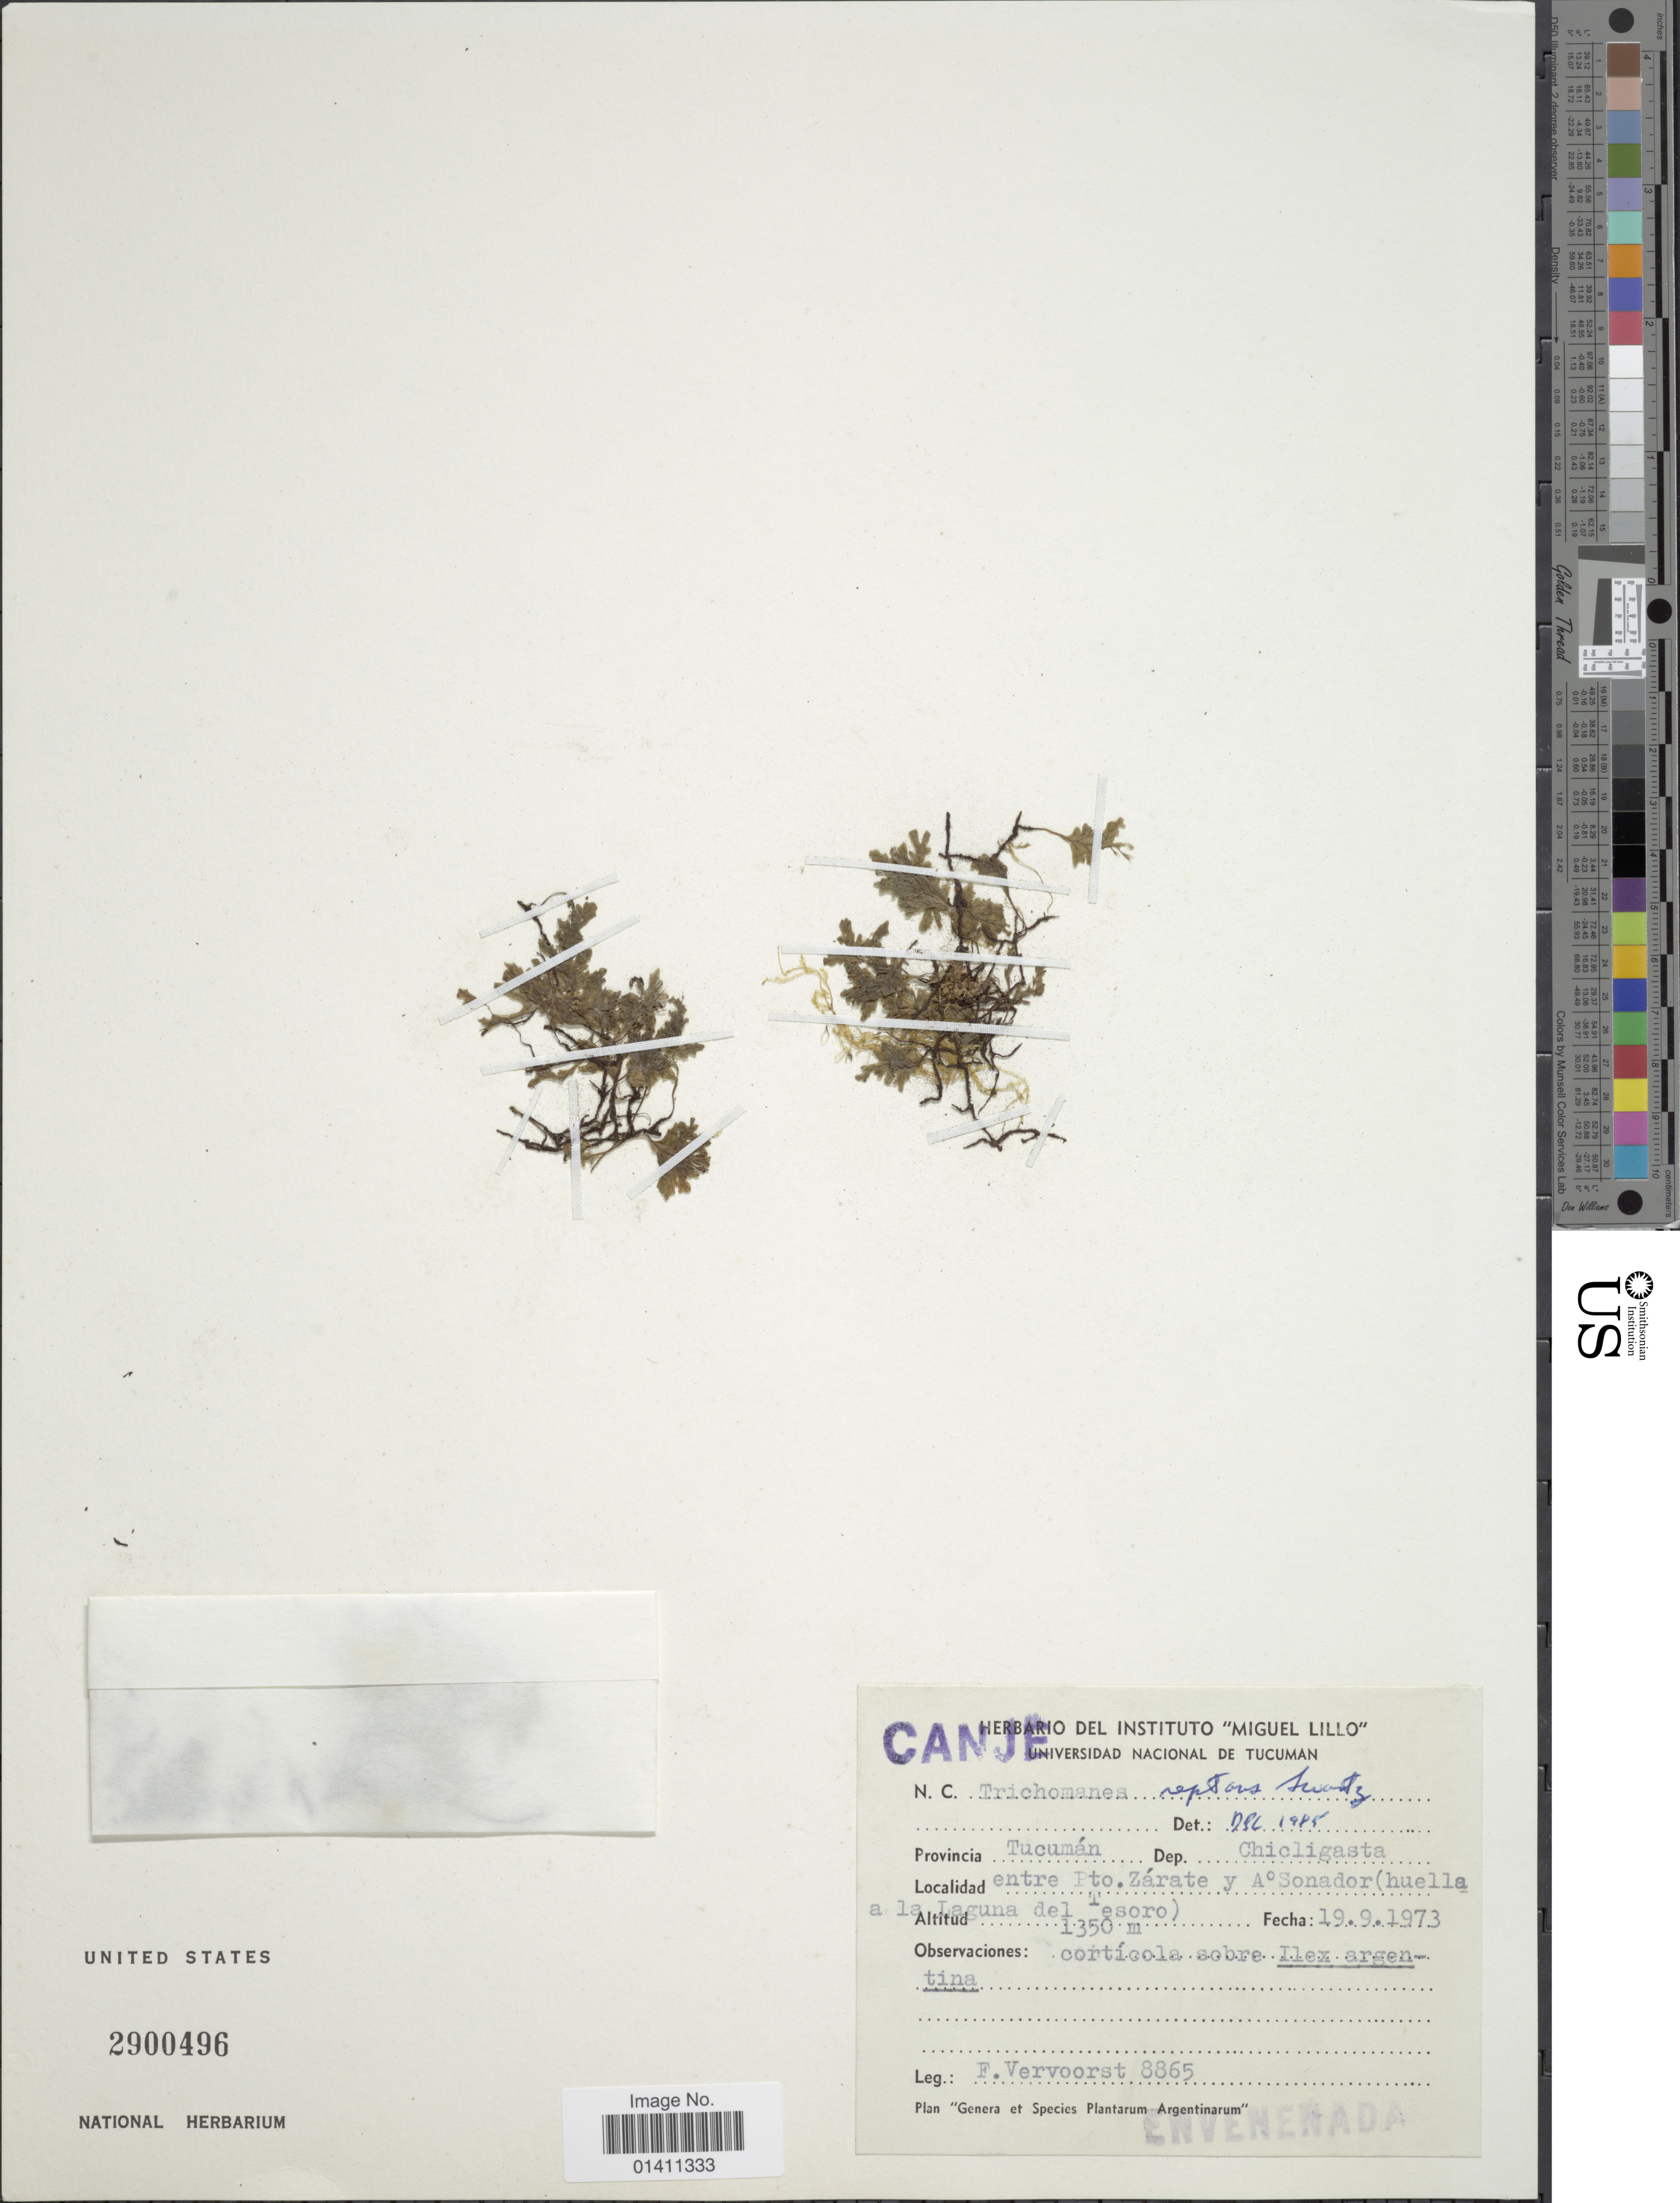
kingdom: Plantae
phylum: Tracheophyta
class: Polypodiopsida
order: Hymenophyllales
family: Hymenophyllaceae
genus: Didymoglossum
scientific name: Didymoglossum reptans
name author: (Sw.) C. Presl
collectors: F. Vervoorst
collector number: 8865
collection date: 1973-09-19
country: Argentina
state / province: Tucuman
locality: Dep. Chicligasta entre Pto. Zarate y A Sonador (huella a la Laguna del Tesoro).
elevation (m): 1350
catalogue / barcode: US 2900496